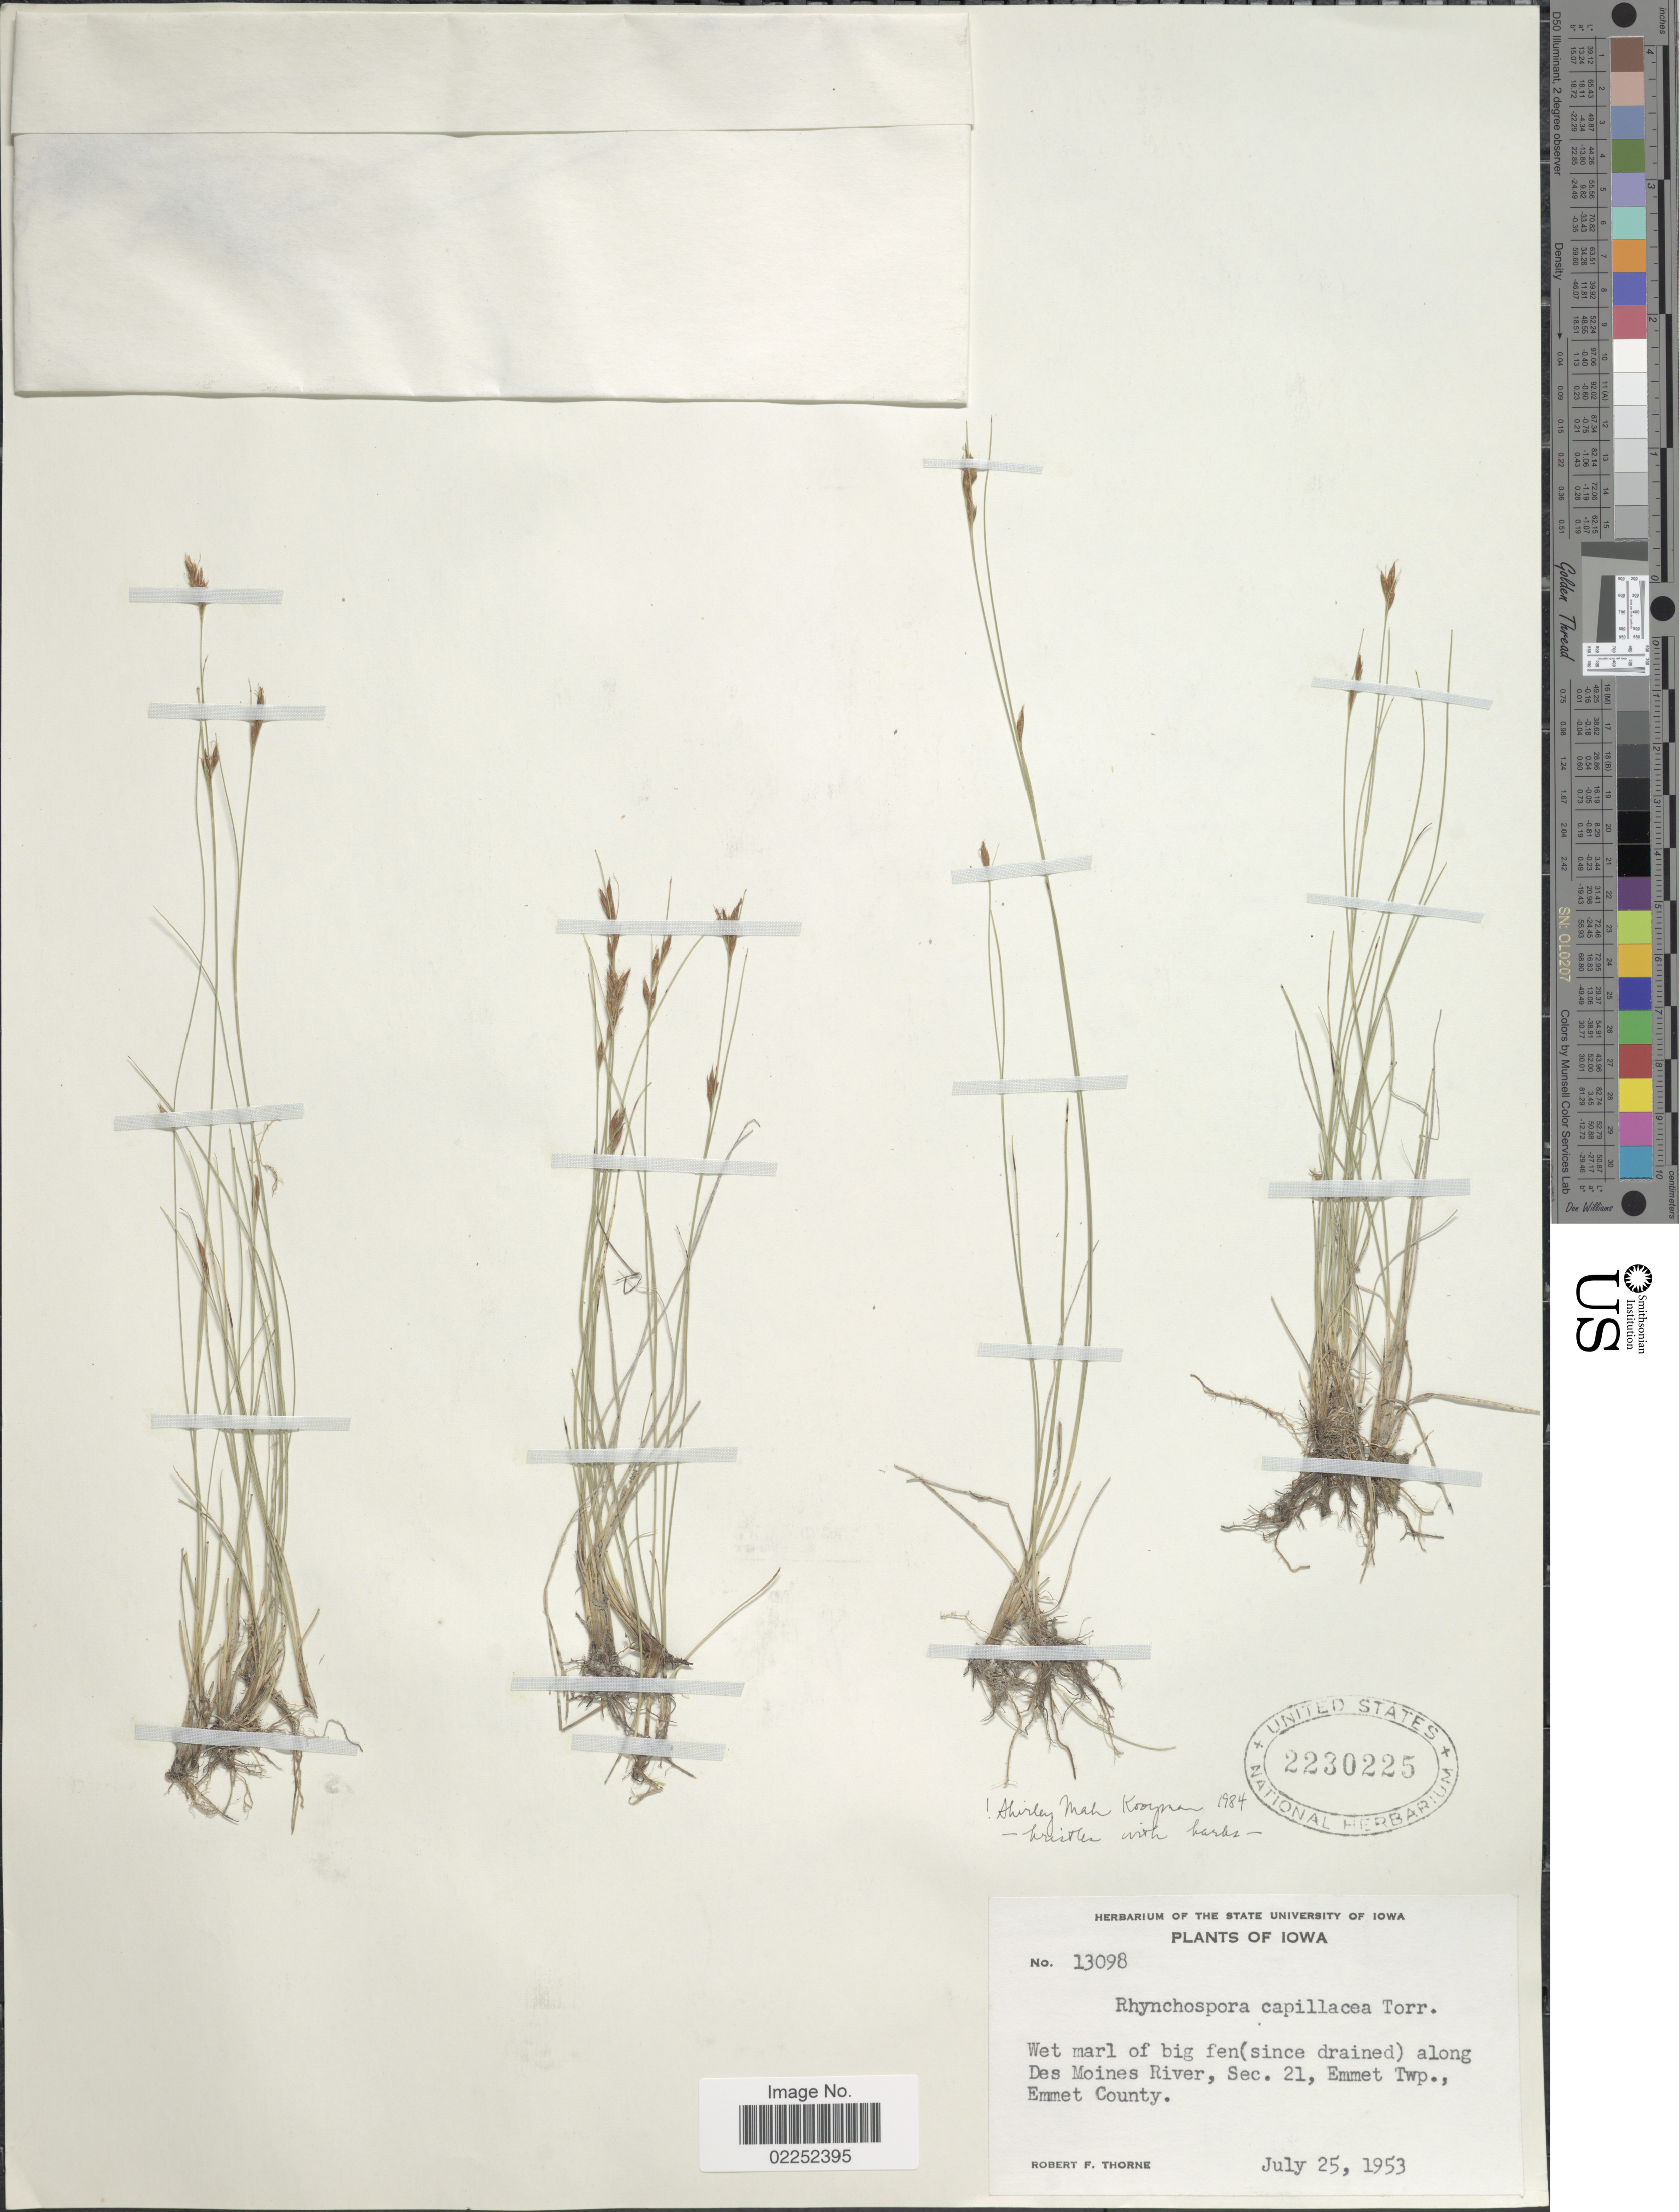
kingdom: Plantae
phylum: Tracheophyta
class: Liliopsida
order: Poales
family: Cyperaceae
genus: Rhynchospora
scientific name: Rhynchospora capillacea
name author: Torr.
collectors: R. F. Thorne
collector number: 13098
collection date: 1953-07-25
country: United States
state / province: Iowa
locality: Wet marl of big fen (since drained) along Des Moines River, Sec. 21, Emmet Twp., Emmet County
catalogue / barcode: US 2230225